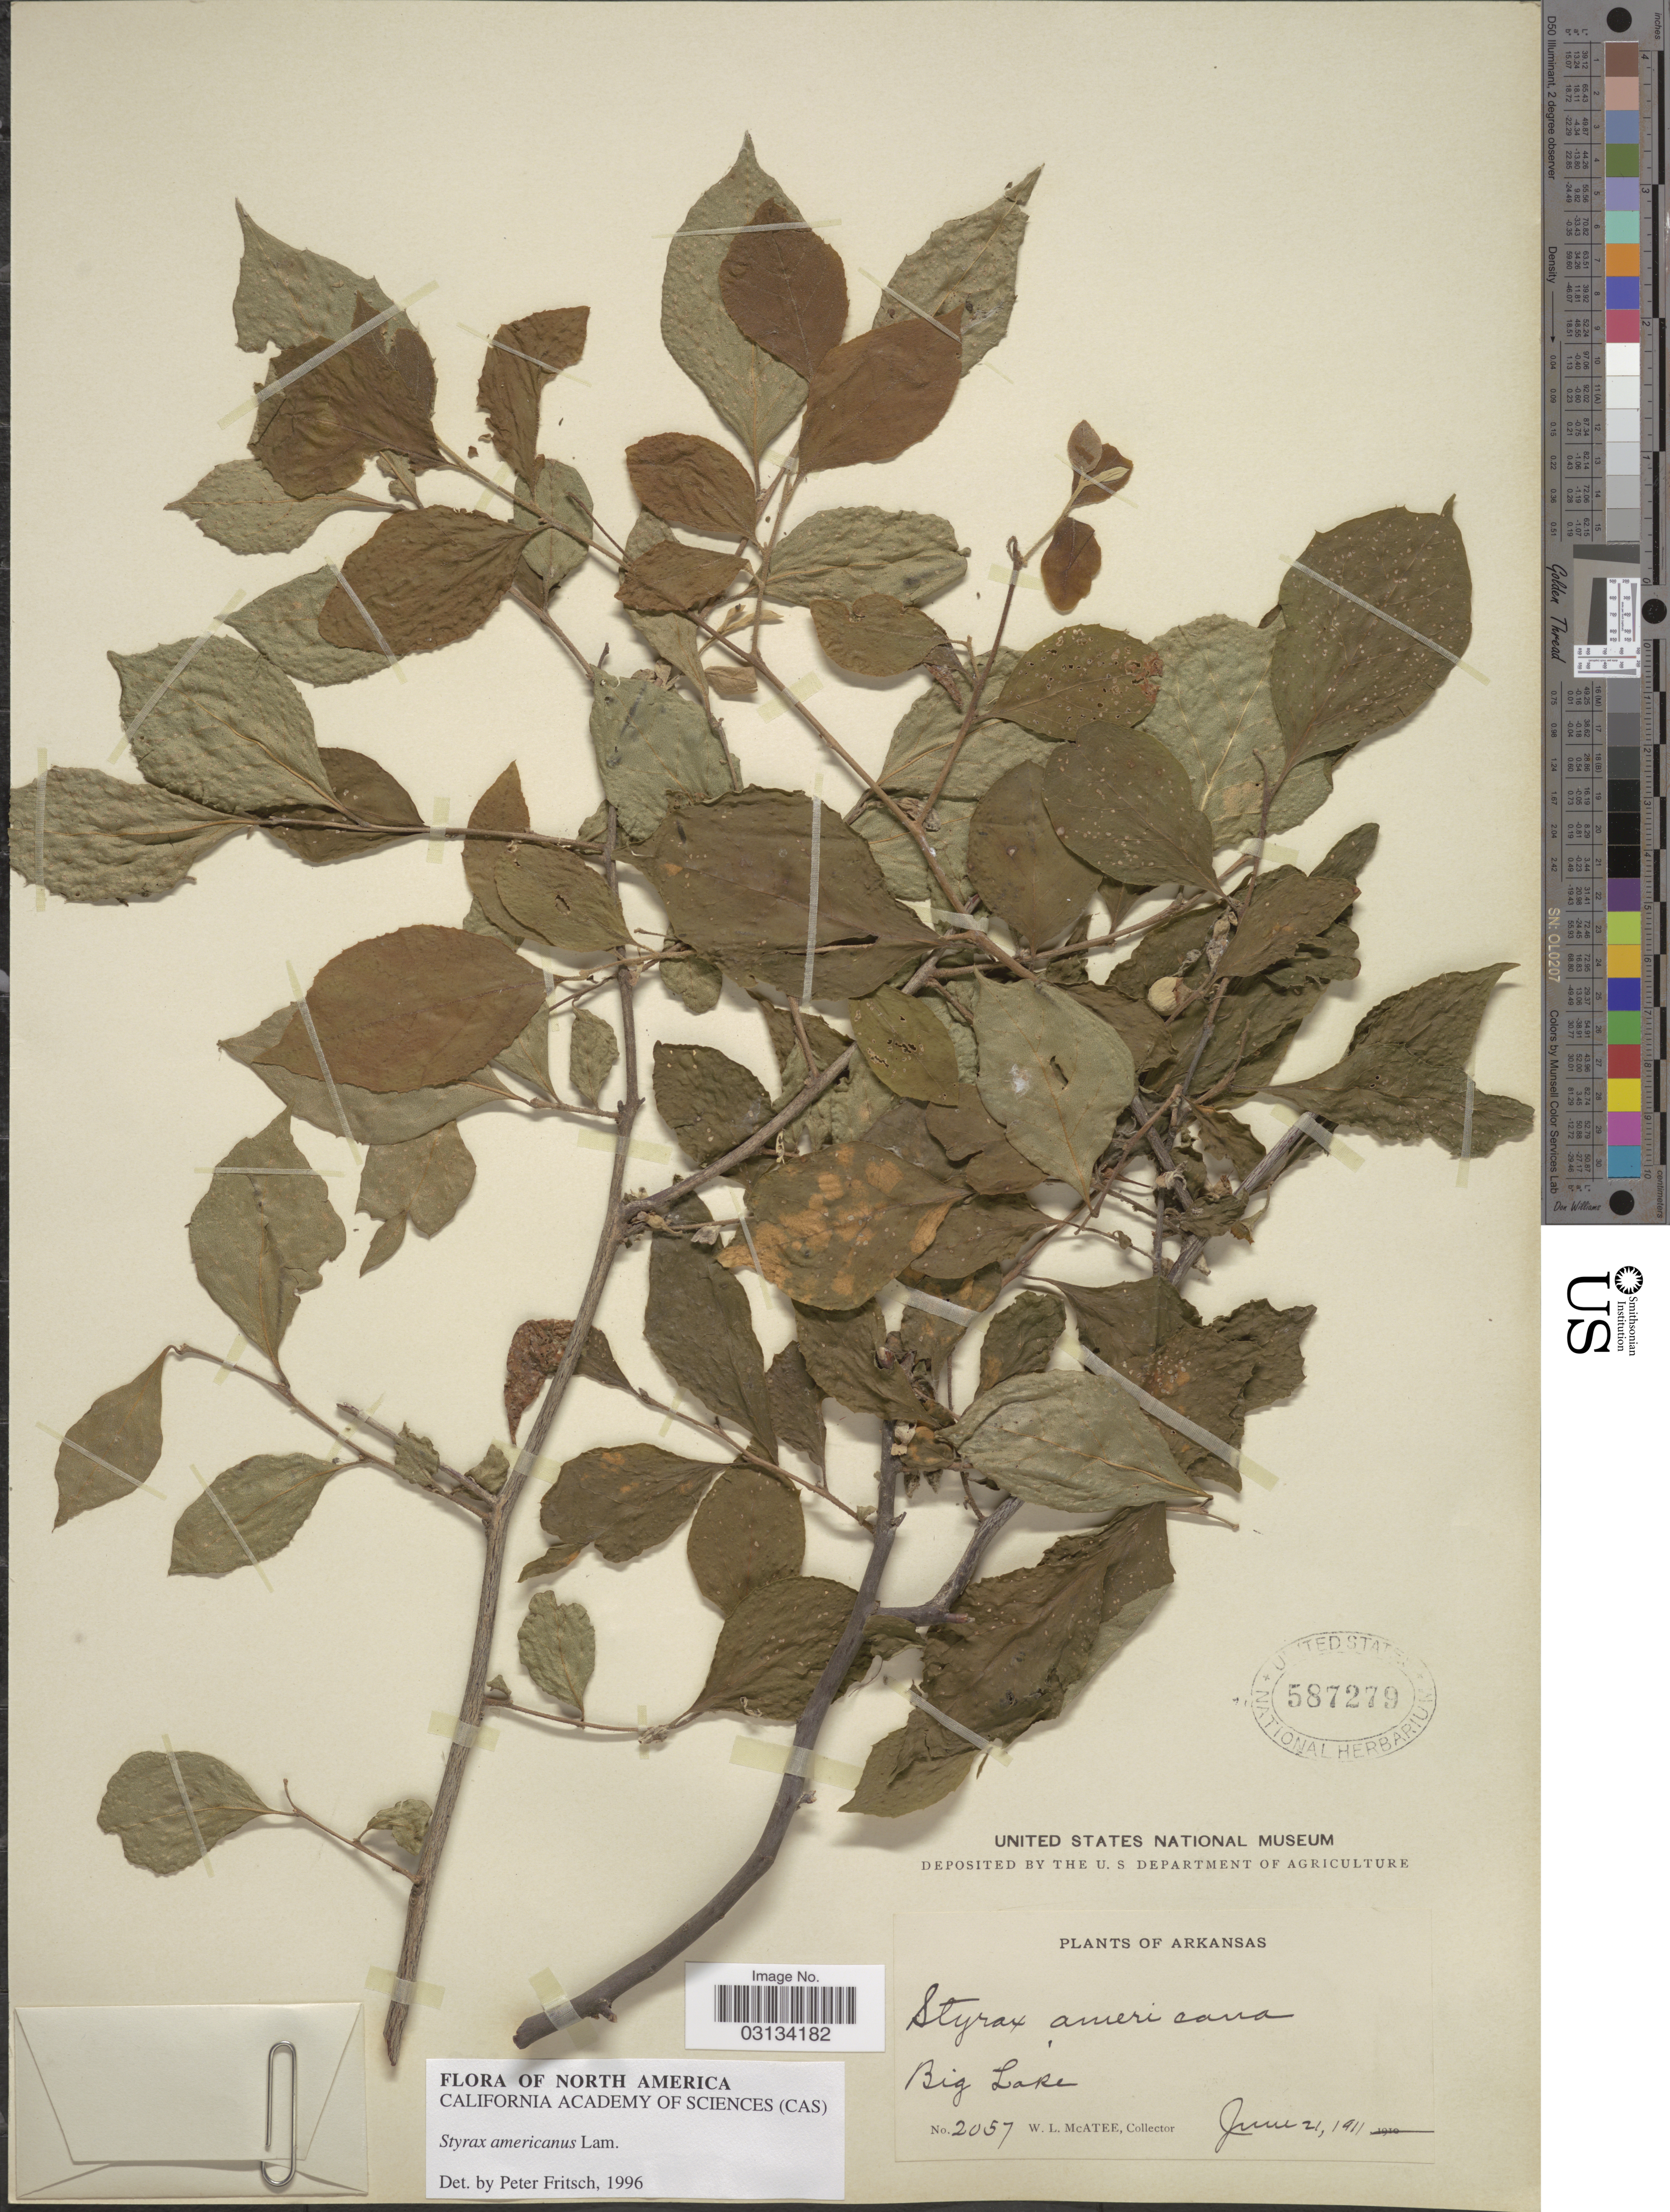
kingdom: Plantae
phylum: Tracheophyta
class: Magnoliopsida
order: Ericales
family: Styracaceae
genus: Styrax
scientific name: Styrax americanus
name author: Lam.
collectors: W. McAtee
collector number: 2057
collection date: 1911-06-21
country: United States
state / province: Arkansas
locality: Big Lake.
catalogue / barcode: US 587279